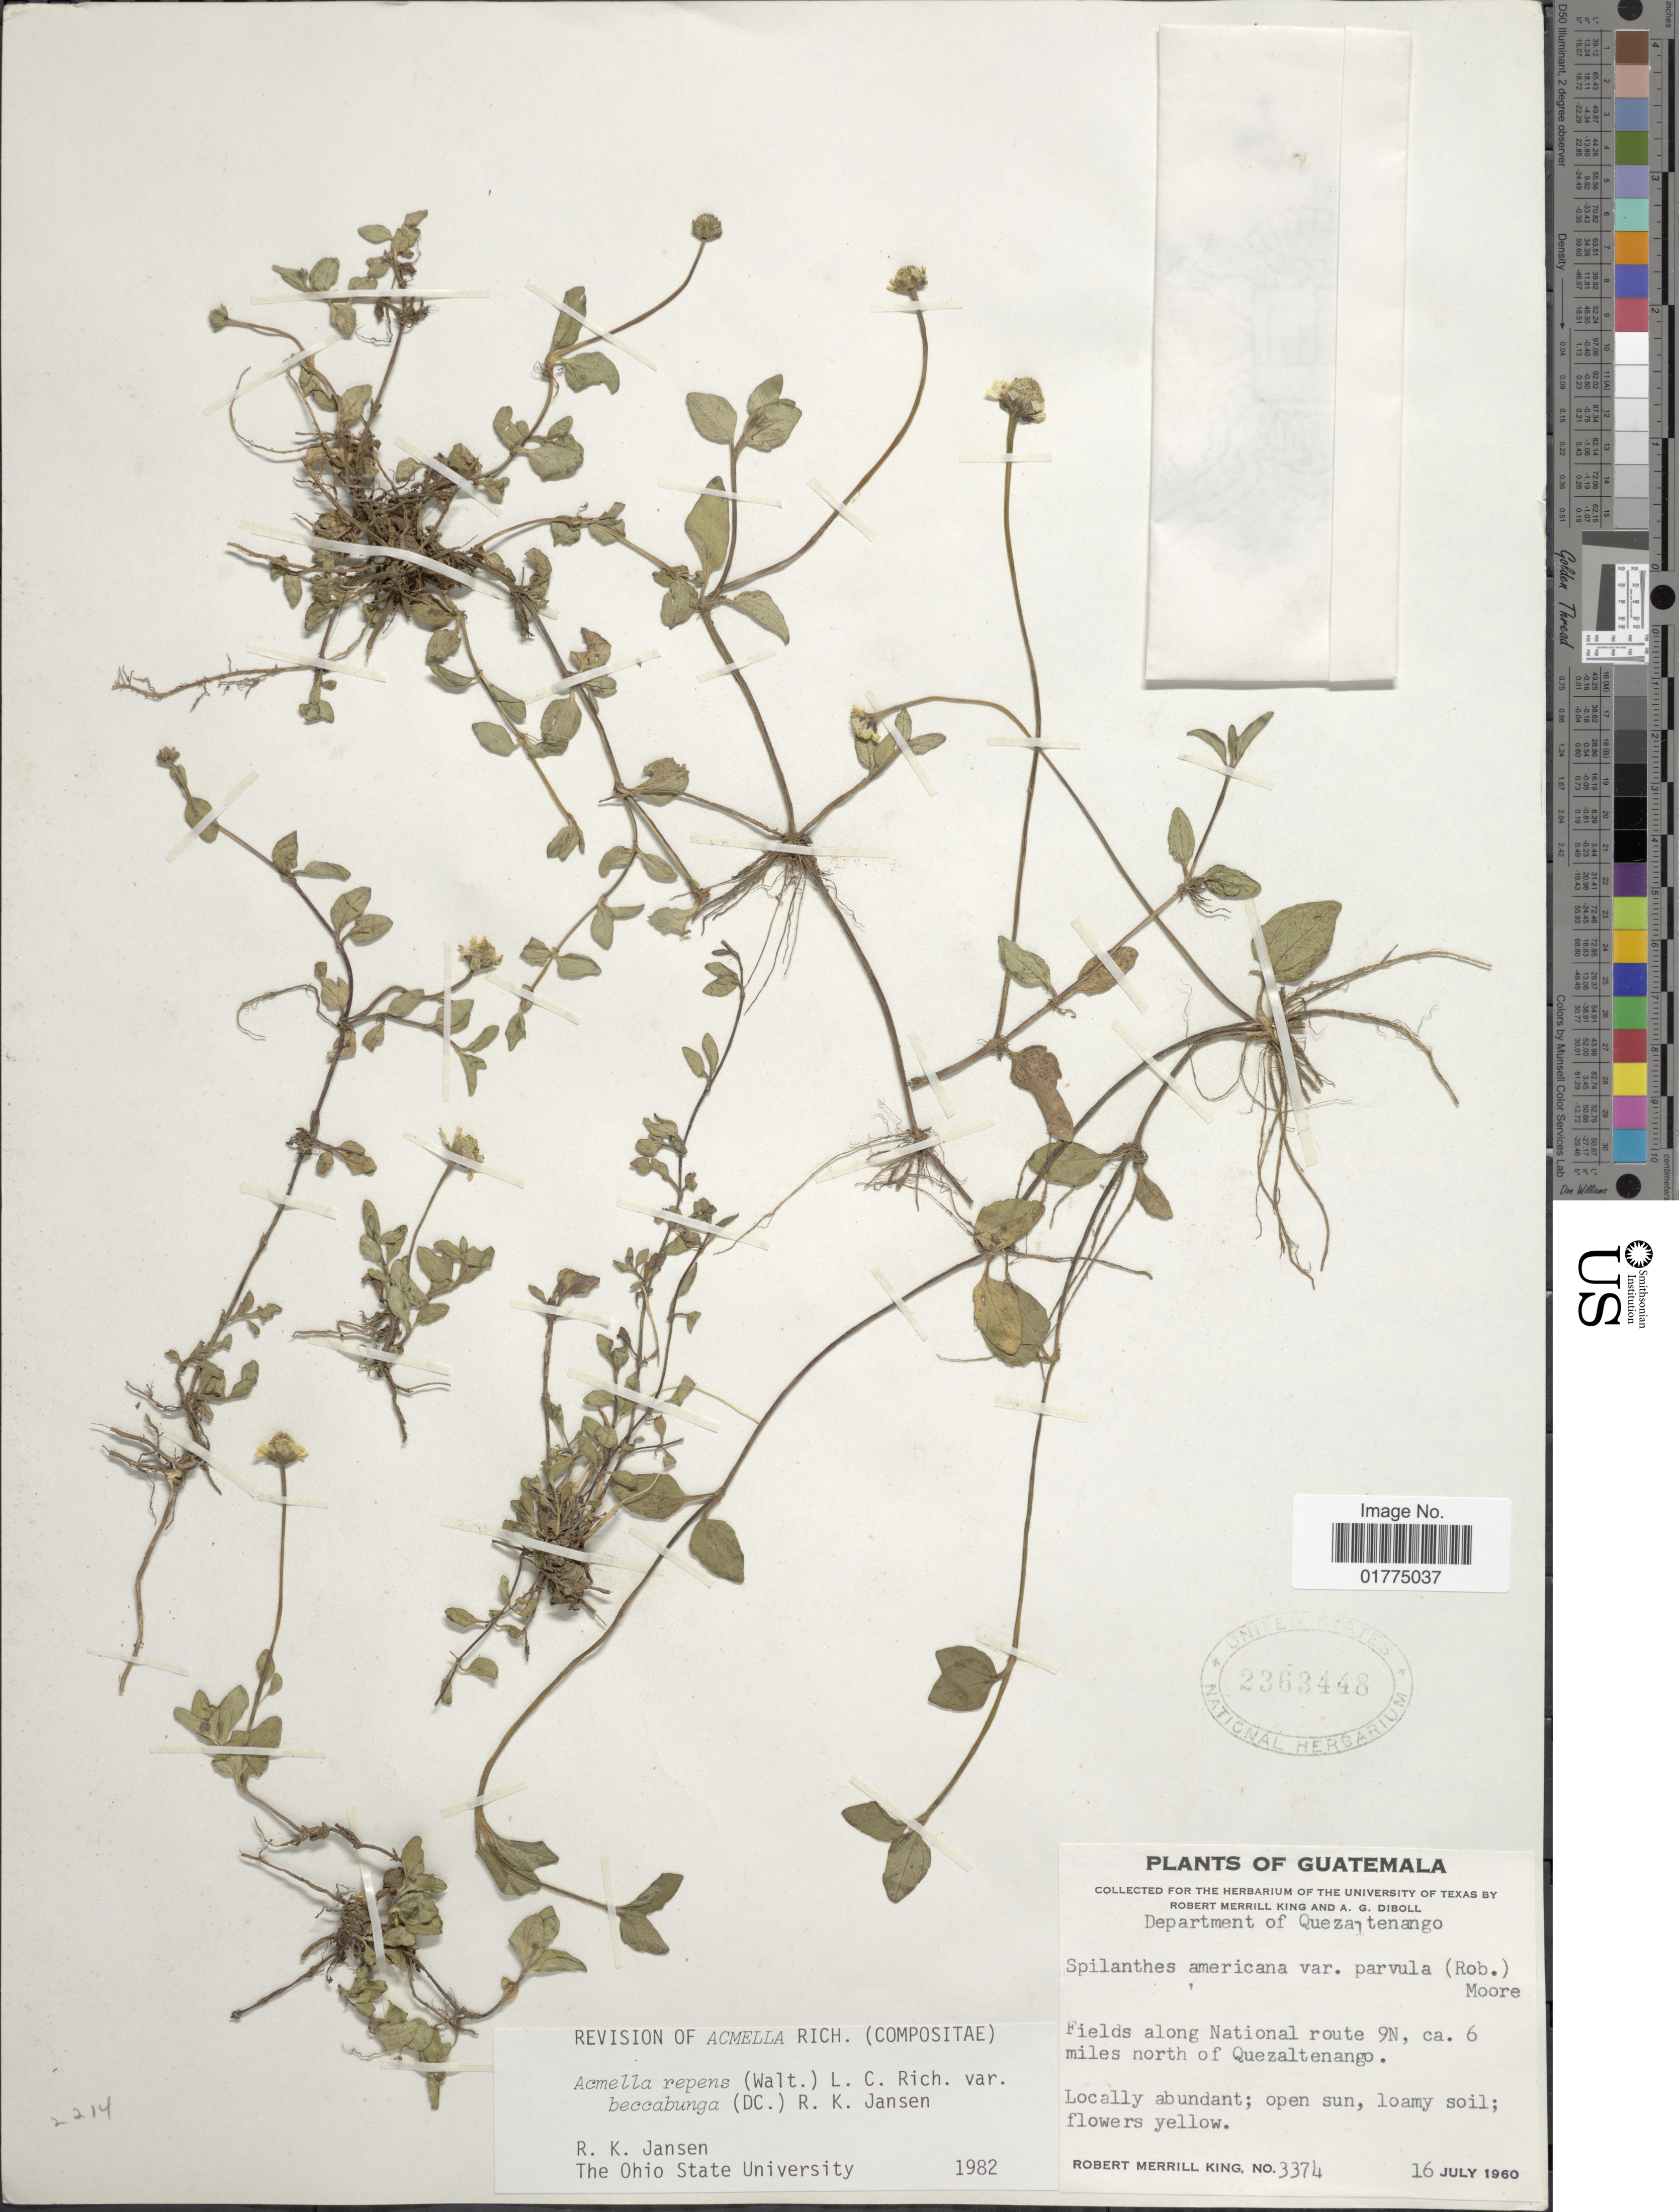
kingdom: Plantae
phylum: Tracheophyta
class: Magnoliopsida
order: Asterales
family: Asteraceae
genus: Acmella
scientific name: Acmella repens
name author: (Walter) Rich.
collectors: R. M. King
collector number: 3374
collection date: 1960-07-16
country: Guatemala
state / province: Quetzaltenango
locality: Department of Quezaltenango. Fields along National route 9N, ca. 6 miles north of Quezaltenango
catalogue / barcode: US 2363448